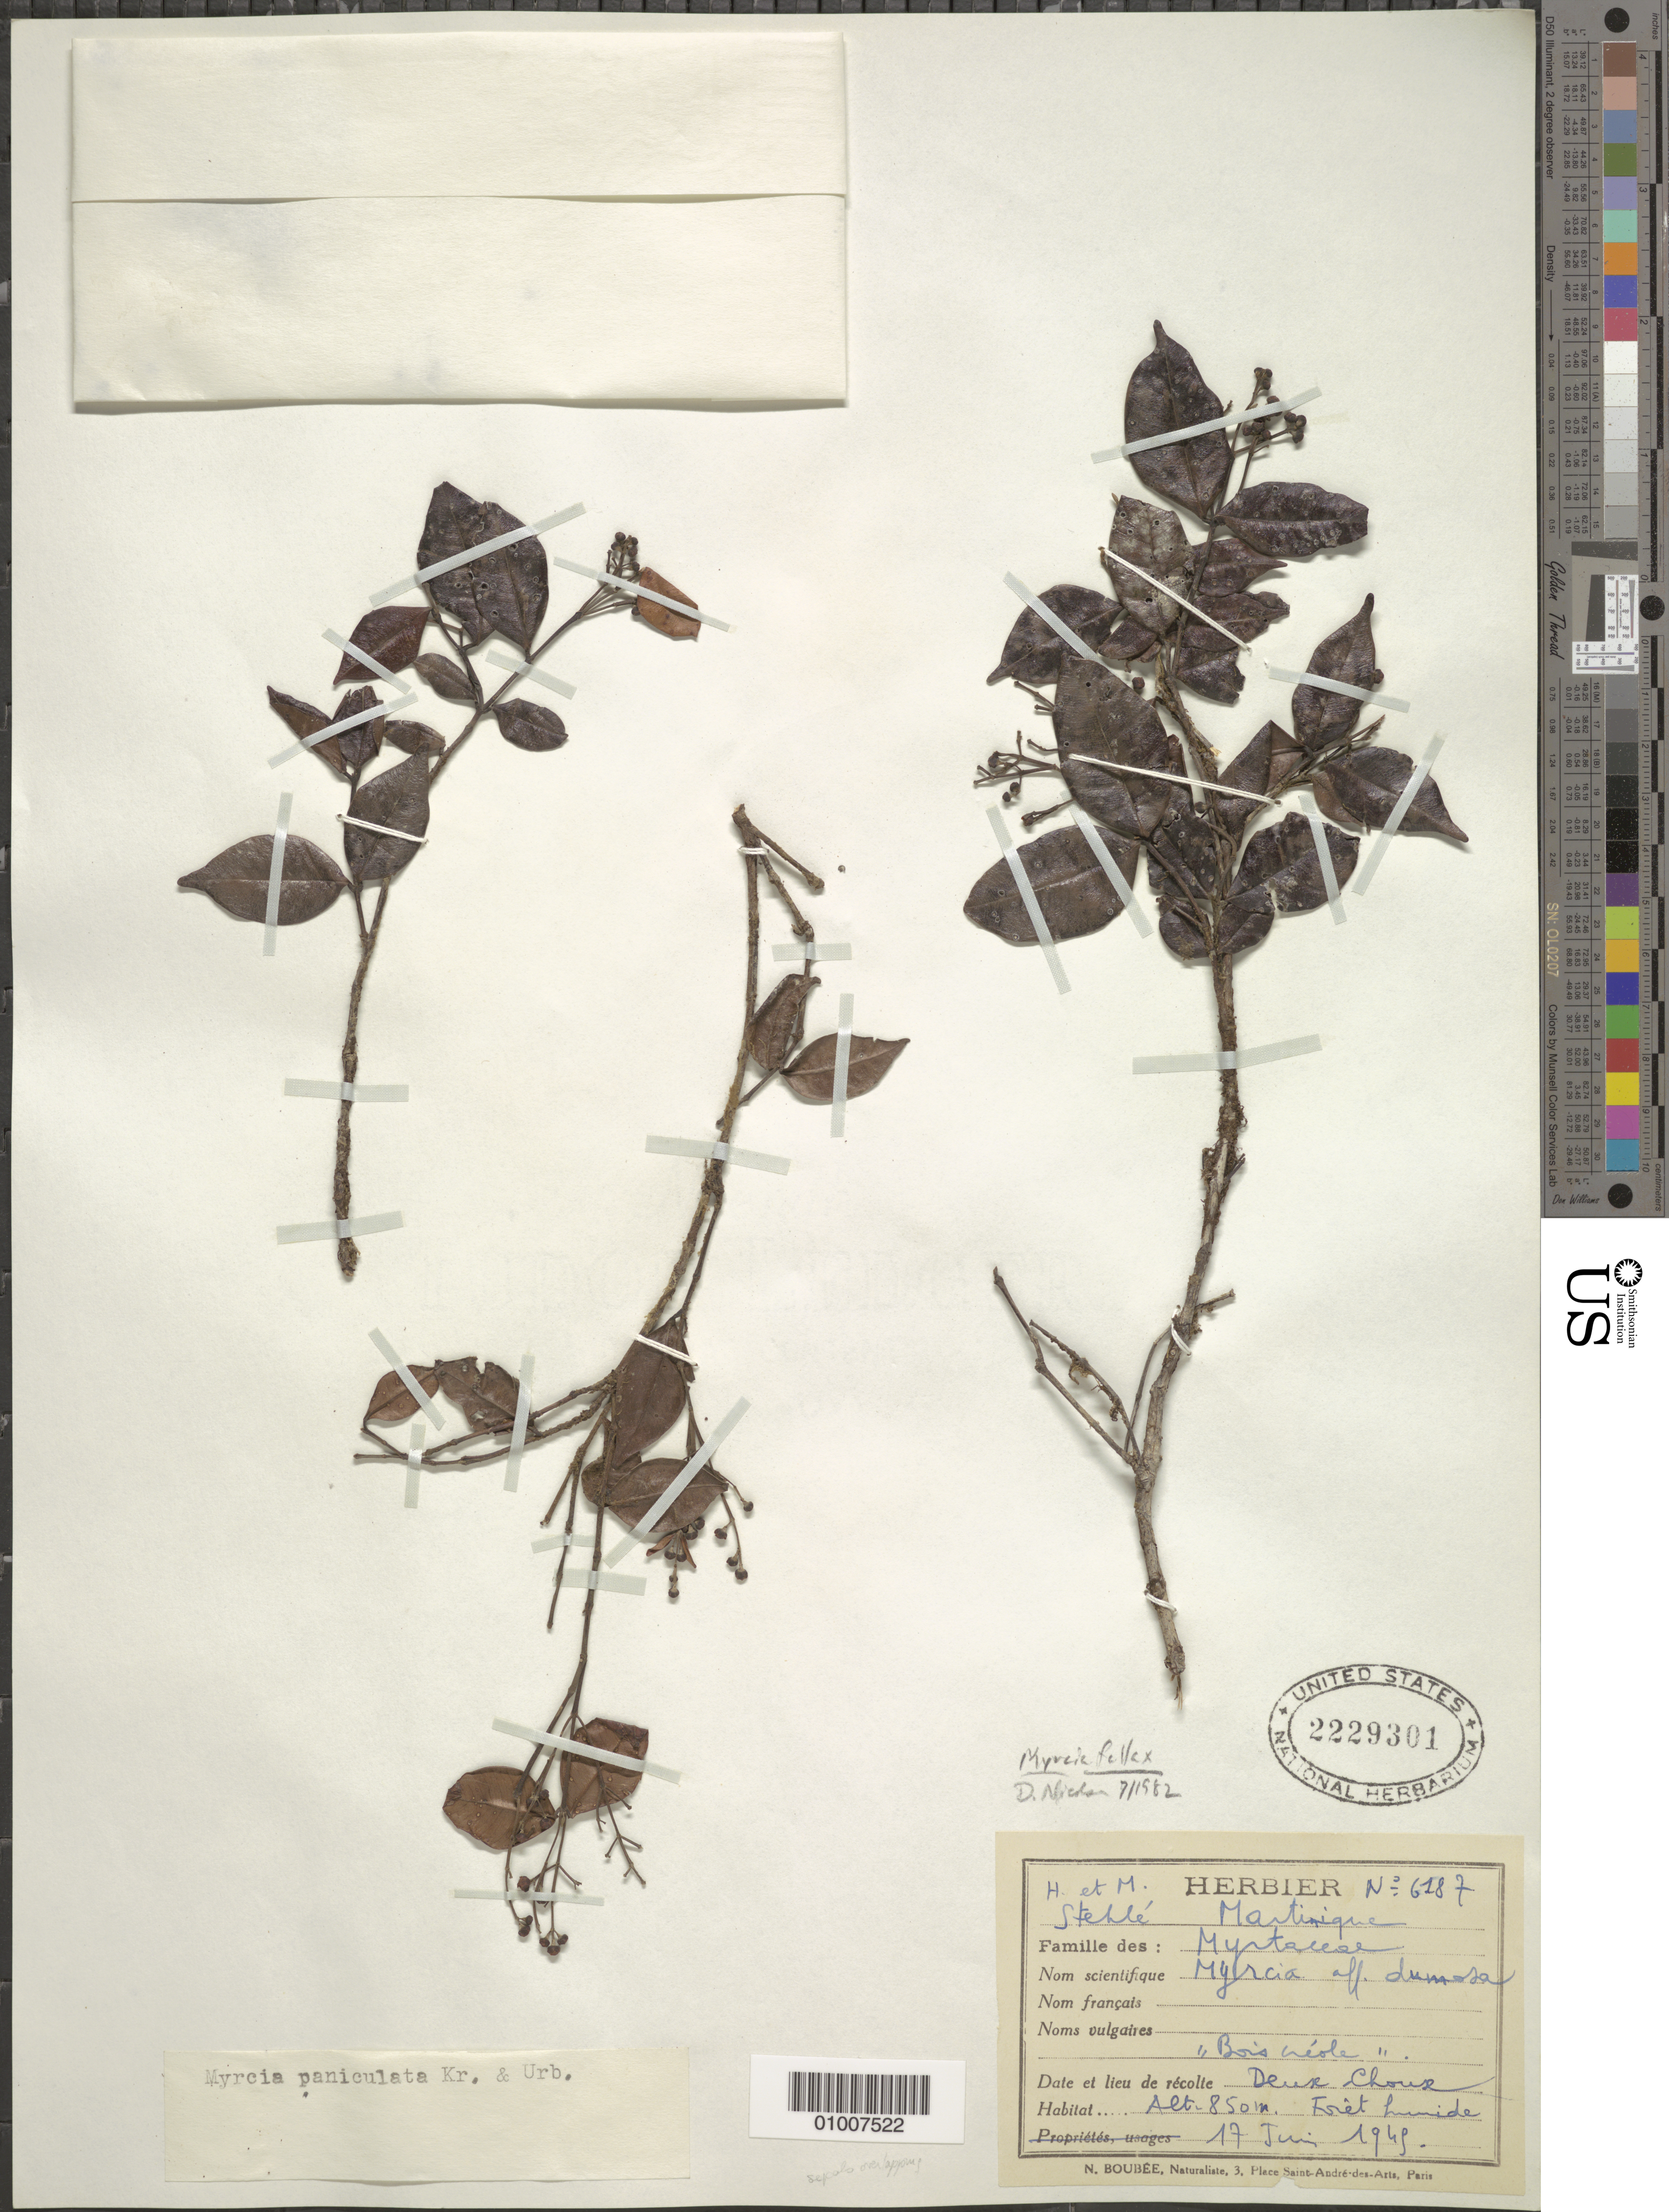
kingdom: Plantae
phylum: Tracheophyta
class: Magnoliopsida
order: Myrtales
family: Myrtaceae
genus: Myrcia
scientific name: Myrcia fallax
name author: (Rich.) DC.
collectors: H. Stehlé & M. Stehlé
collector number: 6287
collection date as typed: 17 Jun 1949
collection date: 1949-06-17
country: Martinique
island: Martinique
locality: Deux-Choux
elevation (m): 850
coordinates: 0 N, 0 E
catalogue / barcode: US 2229301